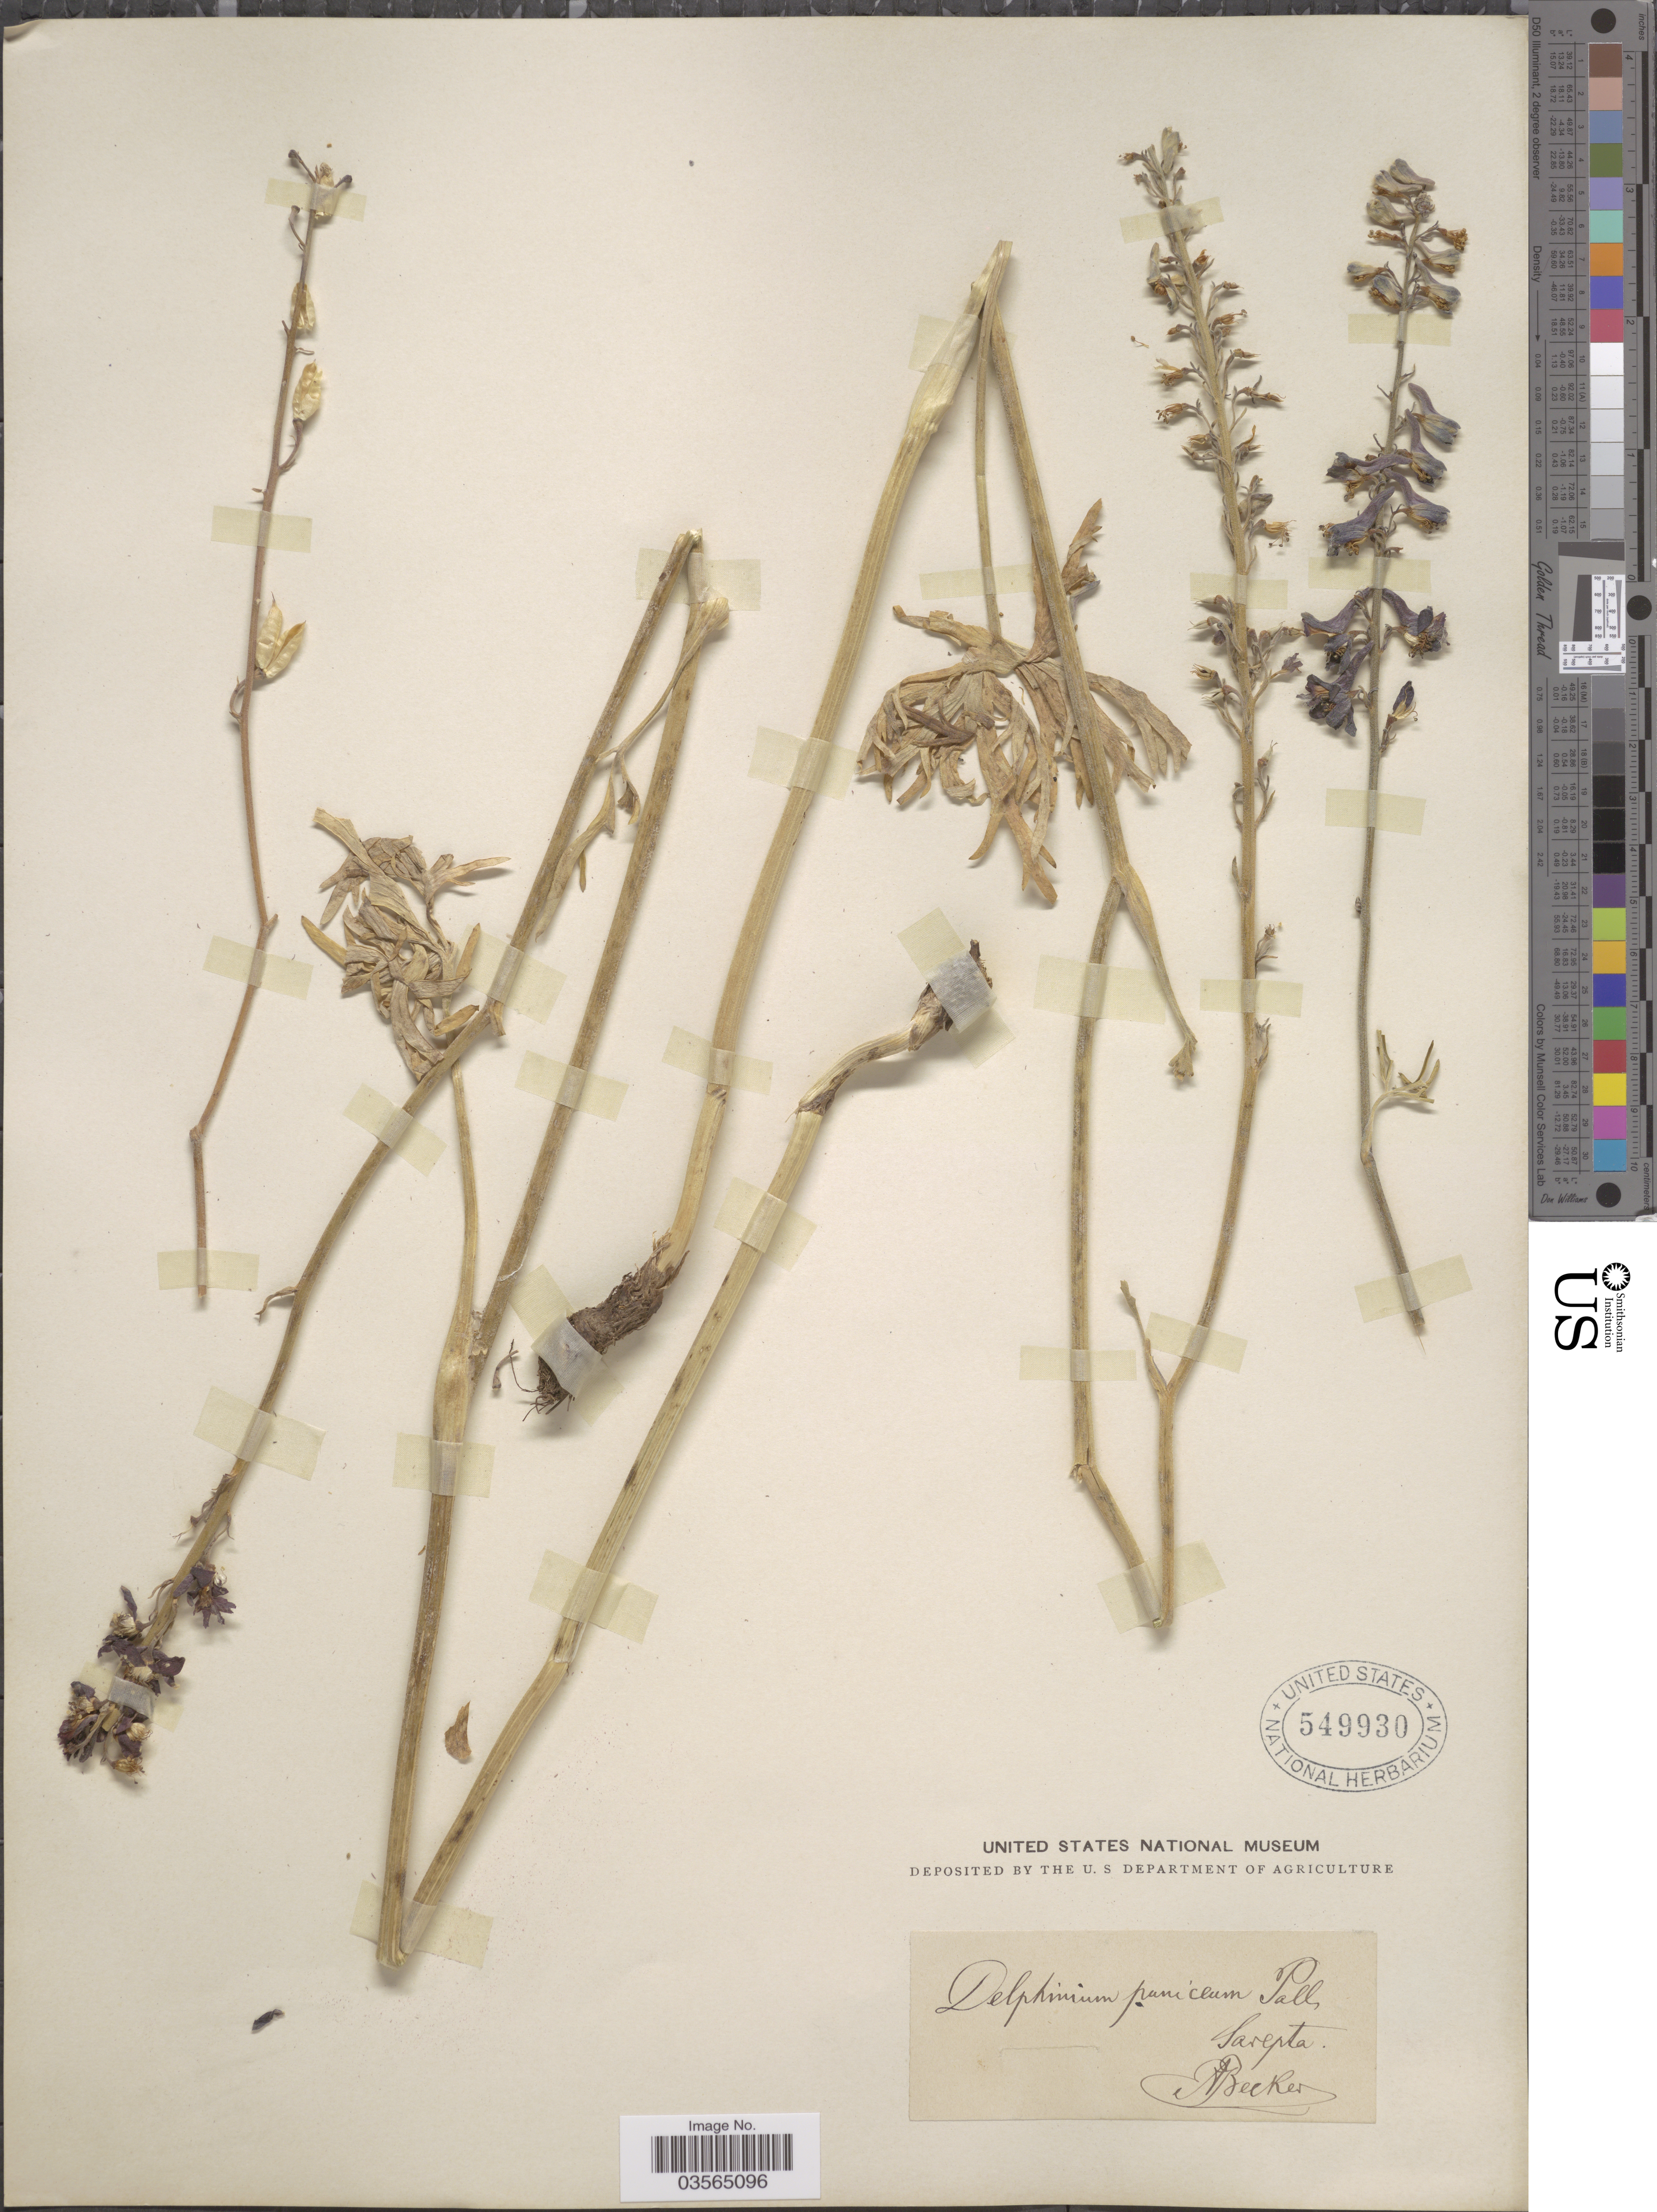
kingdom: Plantae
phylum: Tracheophyta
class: Magnoliopsida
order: Ranunculales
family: Ranunculaceae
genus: Delphinium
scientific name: Delphinium puniceum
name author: Pall.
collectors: A. Becker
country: Russian Federation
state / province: Volgograd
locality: Sarepta.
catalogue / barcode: US 549930